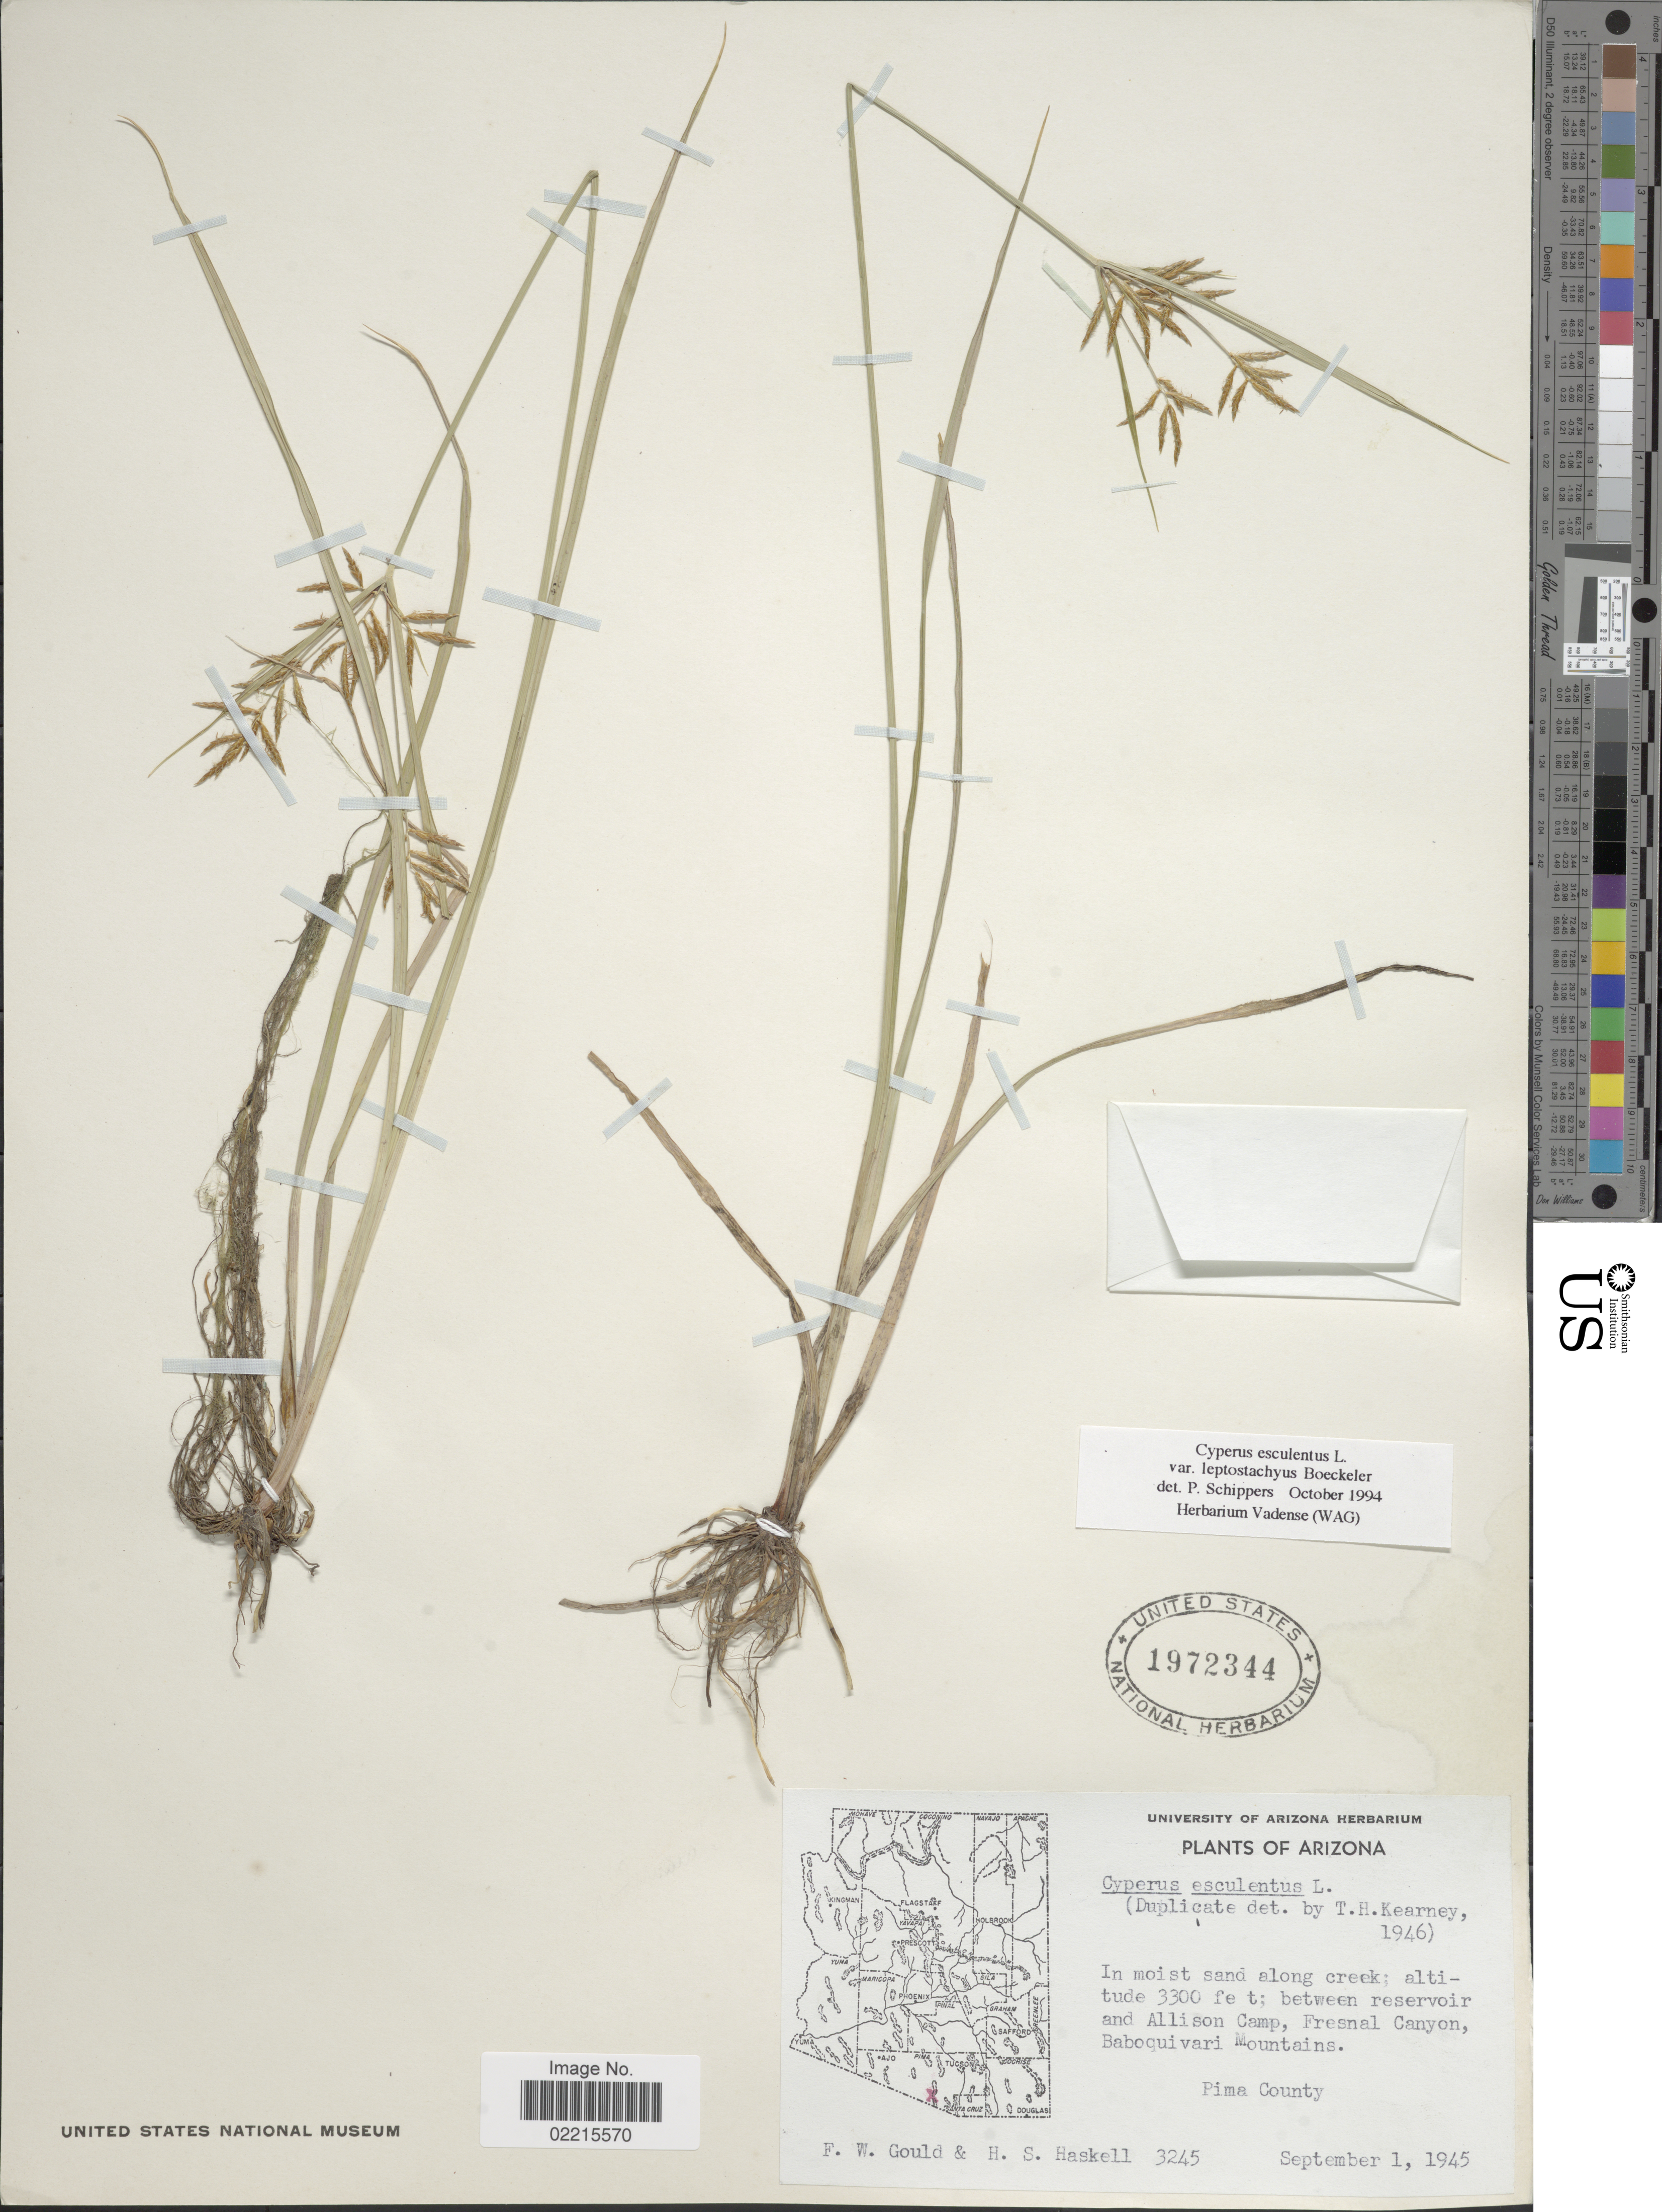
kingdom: Plantae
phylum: Tracheophyta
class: Liliopsida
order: Poales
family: Cyperaceae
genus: Cyperus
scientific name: Cyperus esculentus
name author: L.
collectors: F. W. Gould & H. Haskell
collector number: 3245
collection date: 1945-09-01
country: United States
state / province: Arizona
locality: In moist sand along creek; betwee reservoir and Allison Camp, Fresnal Canyon, Baboquivari Mountains, Pima County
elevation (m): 1006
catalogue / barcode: US 1972344